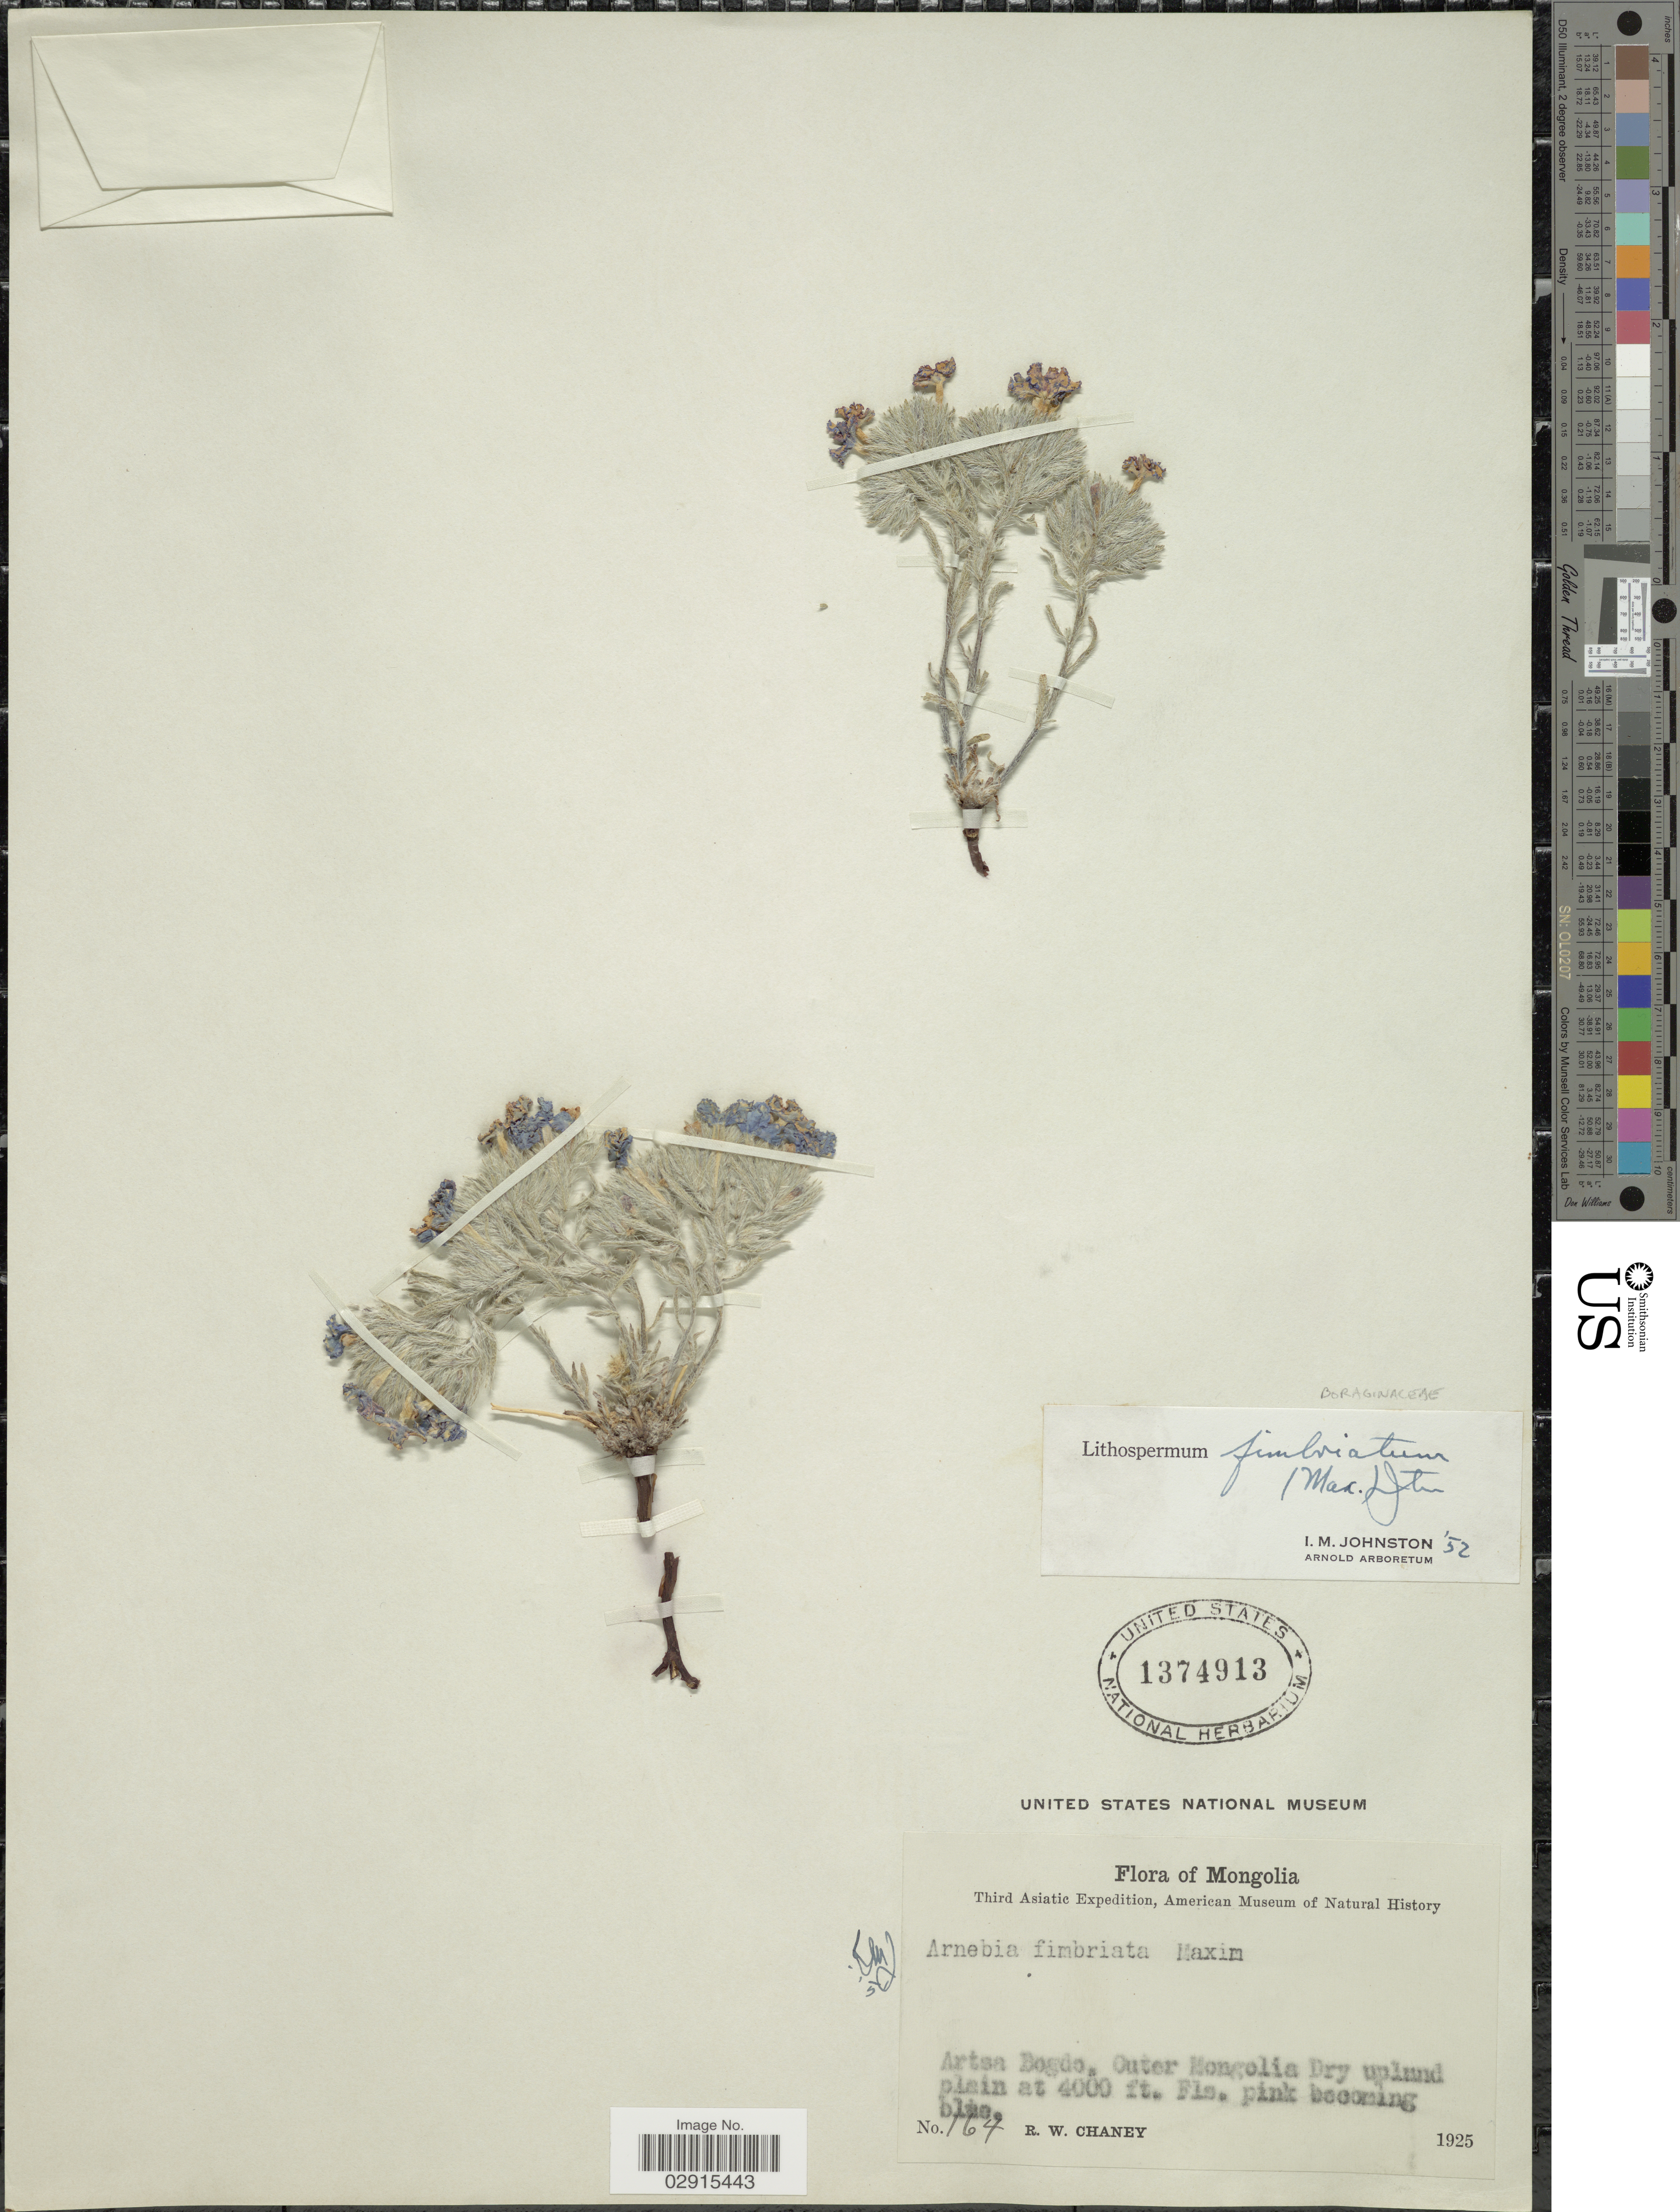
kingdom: Plantae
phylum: Tracheophyta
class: Magnoliopsida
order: Boraginales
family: Boraginaceae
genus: Lithospermum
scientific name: Lithospermum fimbriatum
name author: (Maxim.) I.M. Johnst.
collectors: R. Chaney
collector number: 164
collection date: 1925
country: Mongolia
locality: Artsa Bogdo, Outer Mongolia.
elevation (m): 1219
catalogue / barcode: US 1374913